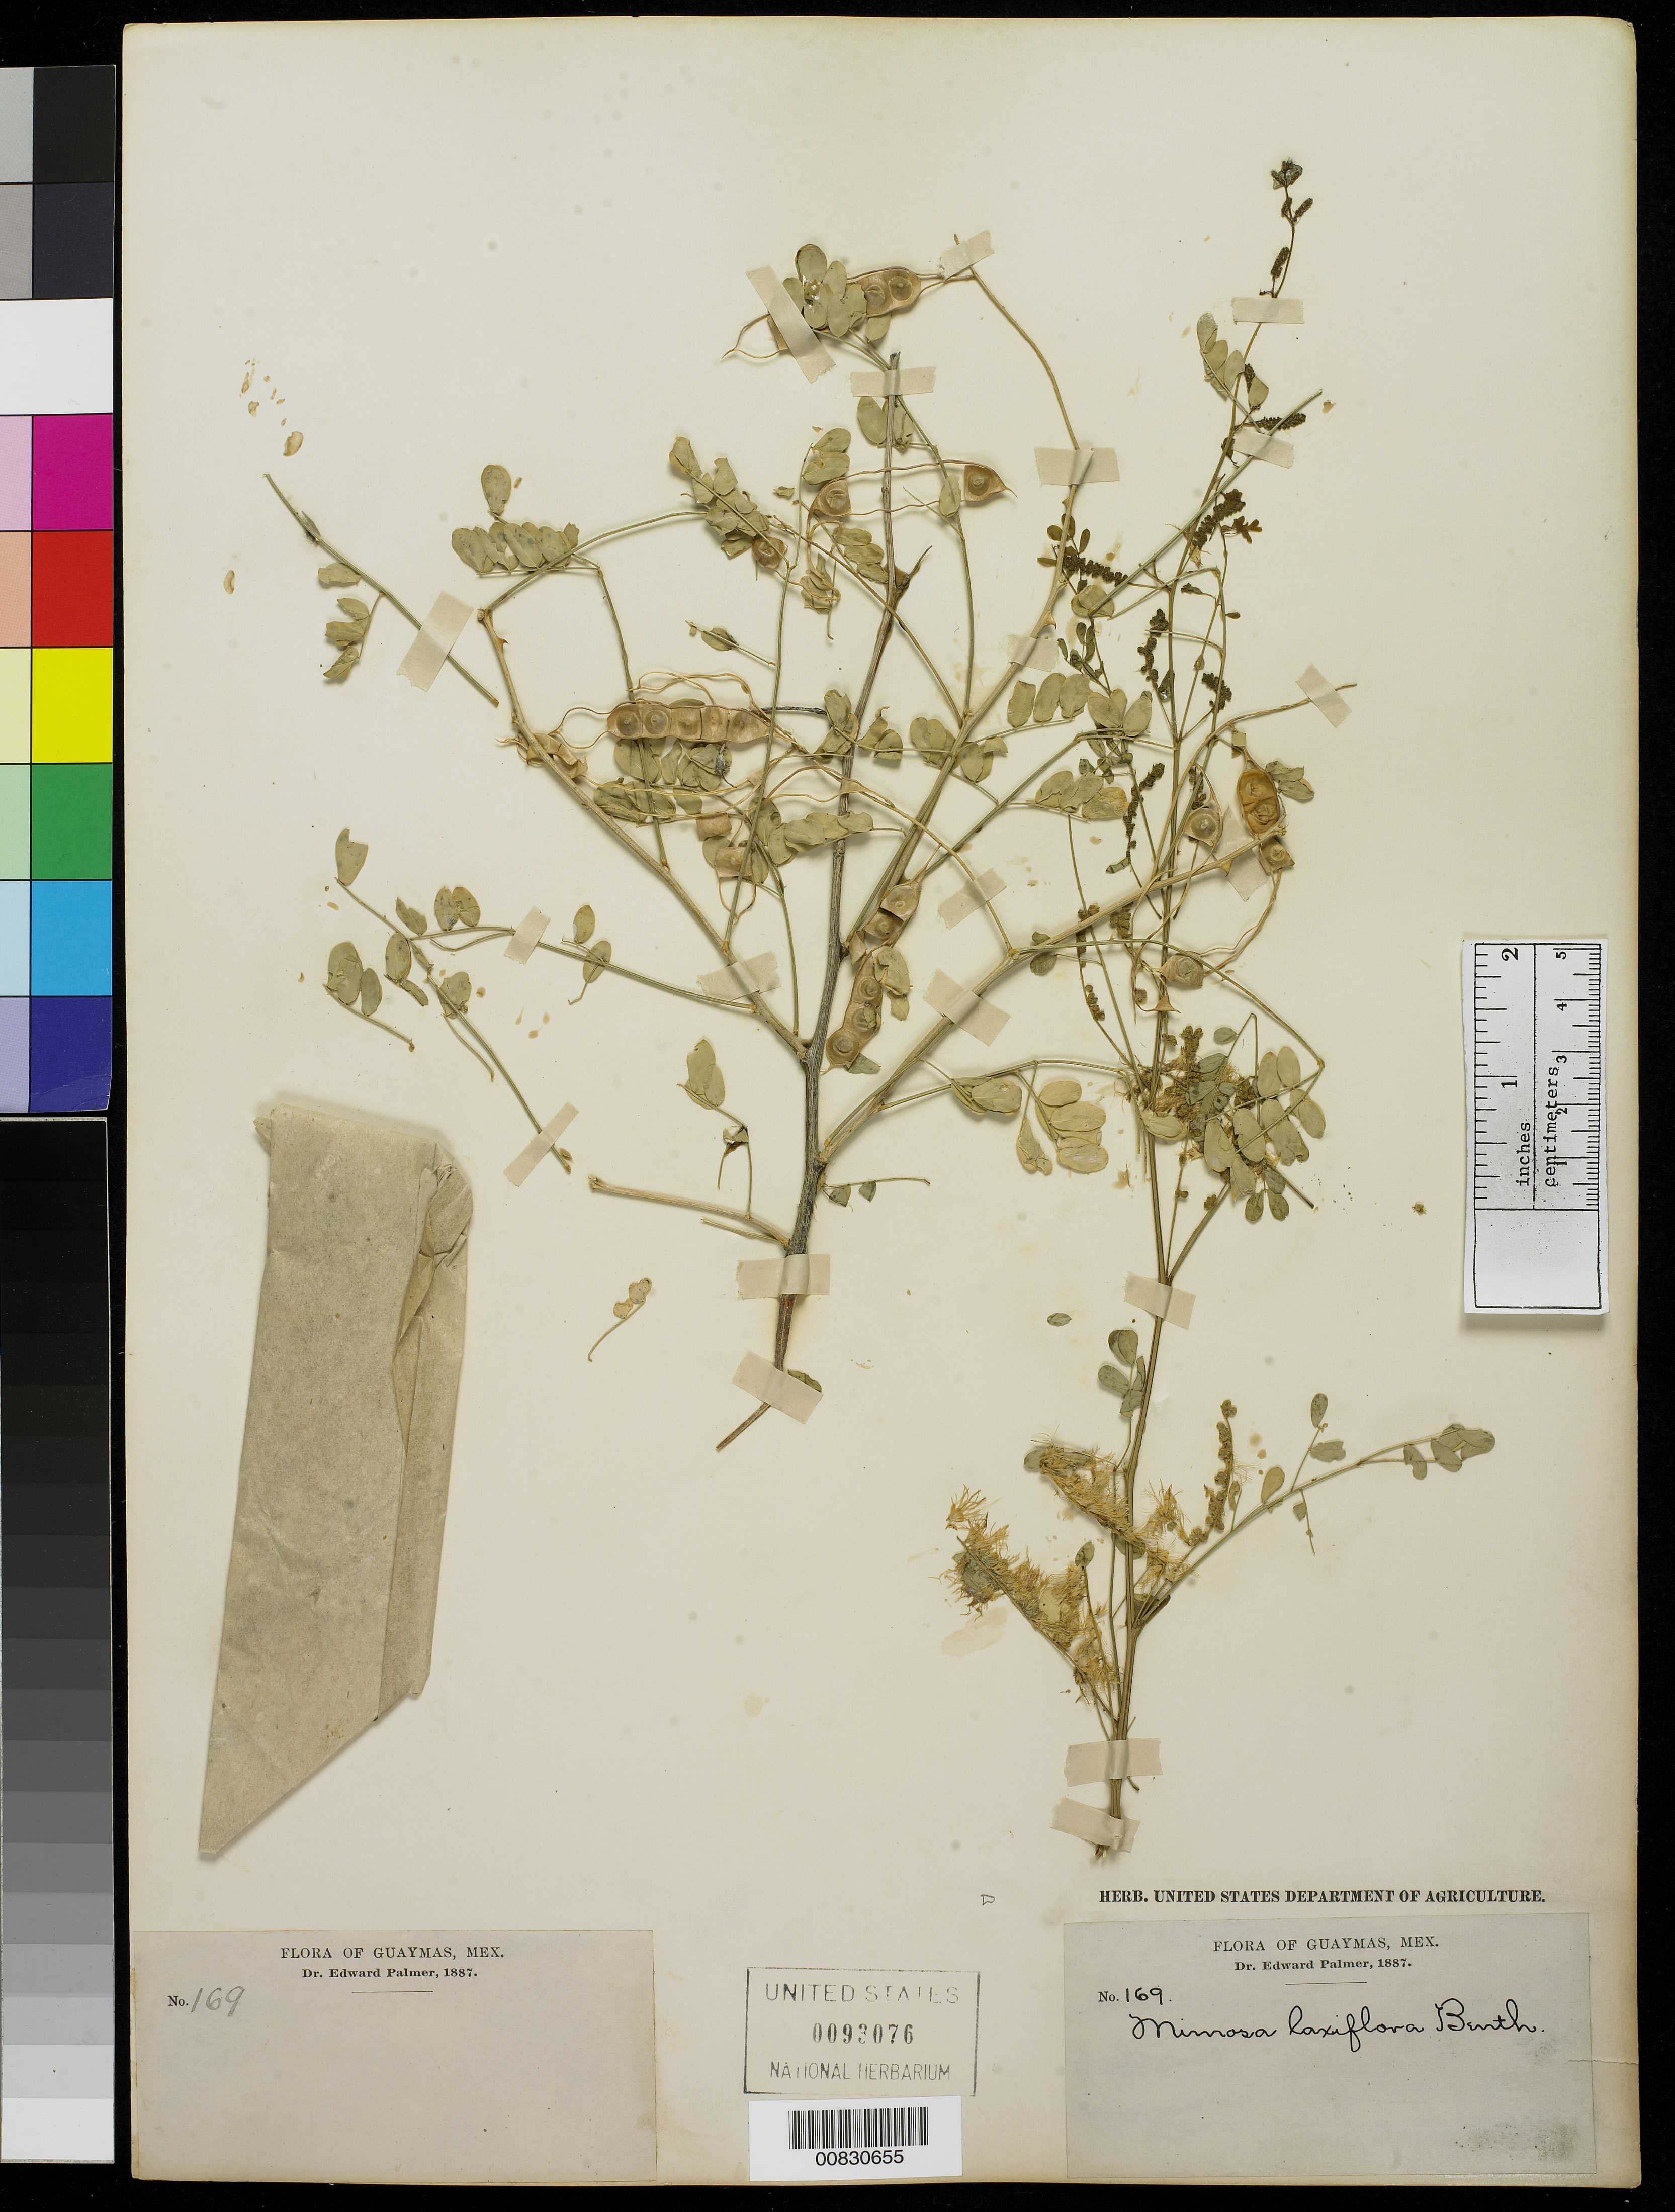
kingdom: Plantae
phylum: Tracheophyta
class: Magnoliopsida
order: Fabales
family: Fabaceae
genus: Mimosa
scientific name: Mimosa laxiflora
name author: Benth.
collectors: E. Palmer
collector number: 169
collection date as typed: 1867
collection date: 1867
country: Mexico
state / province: Sonora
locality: Guaymas, Sonora.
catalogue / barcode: US 93076